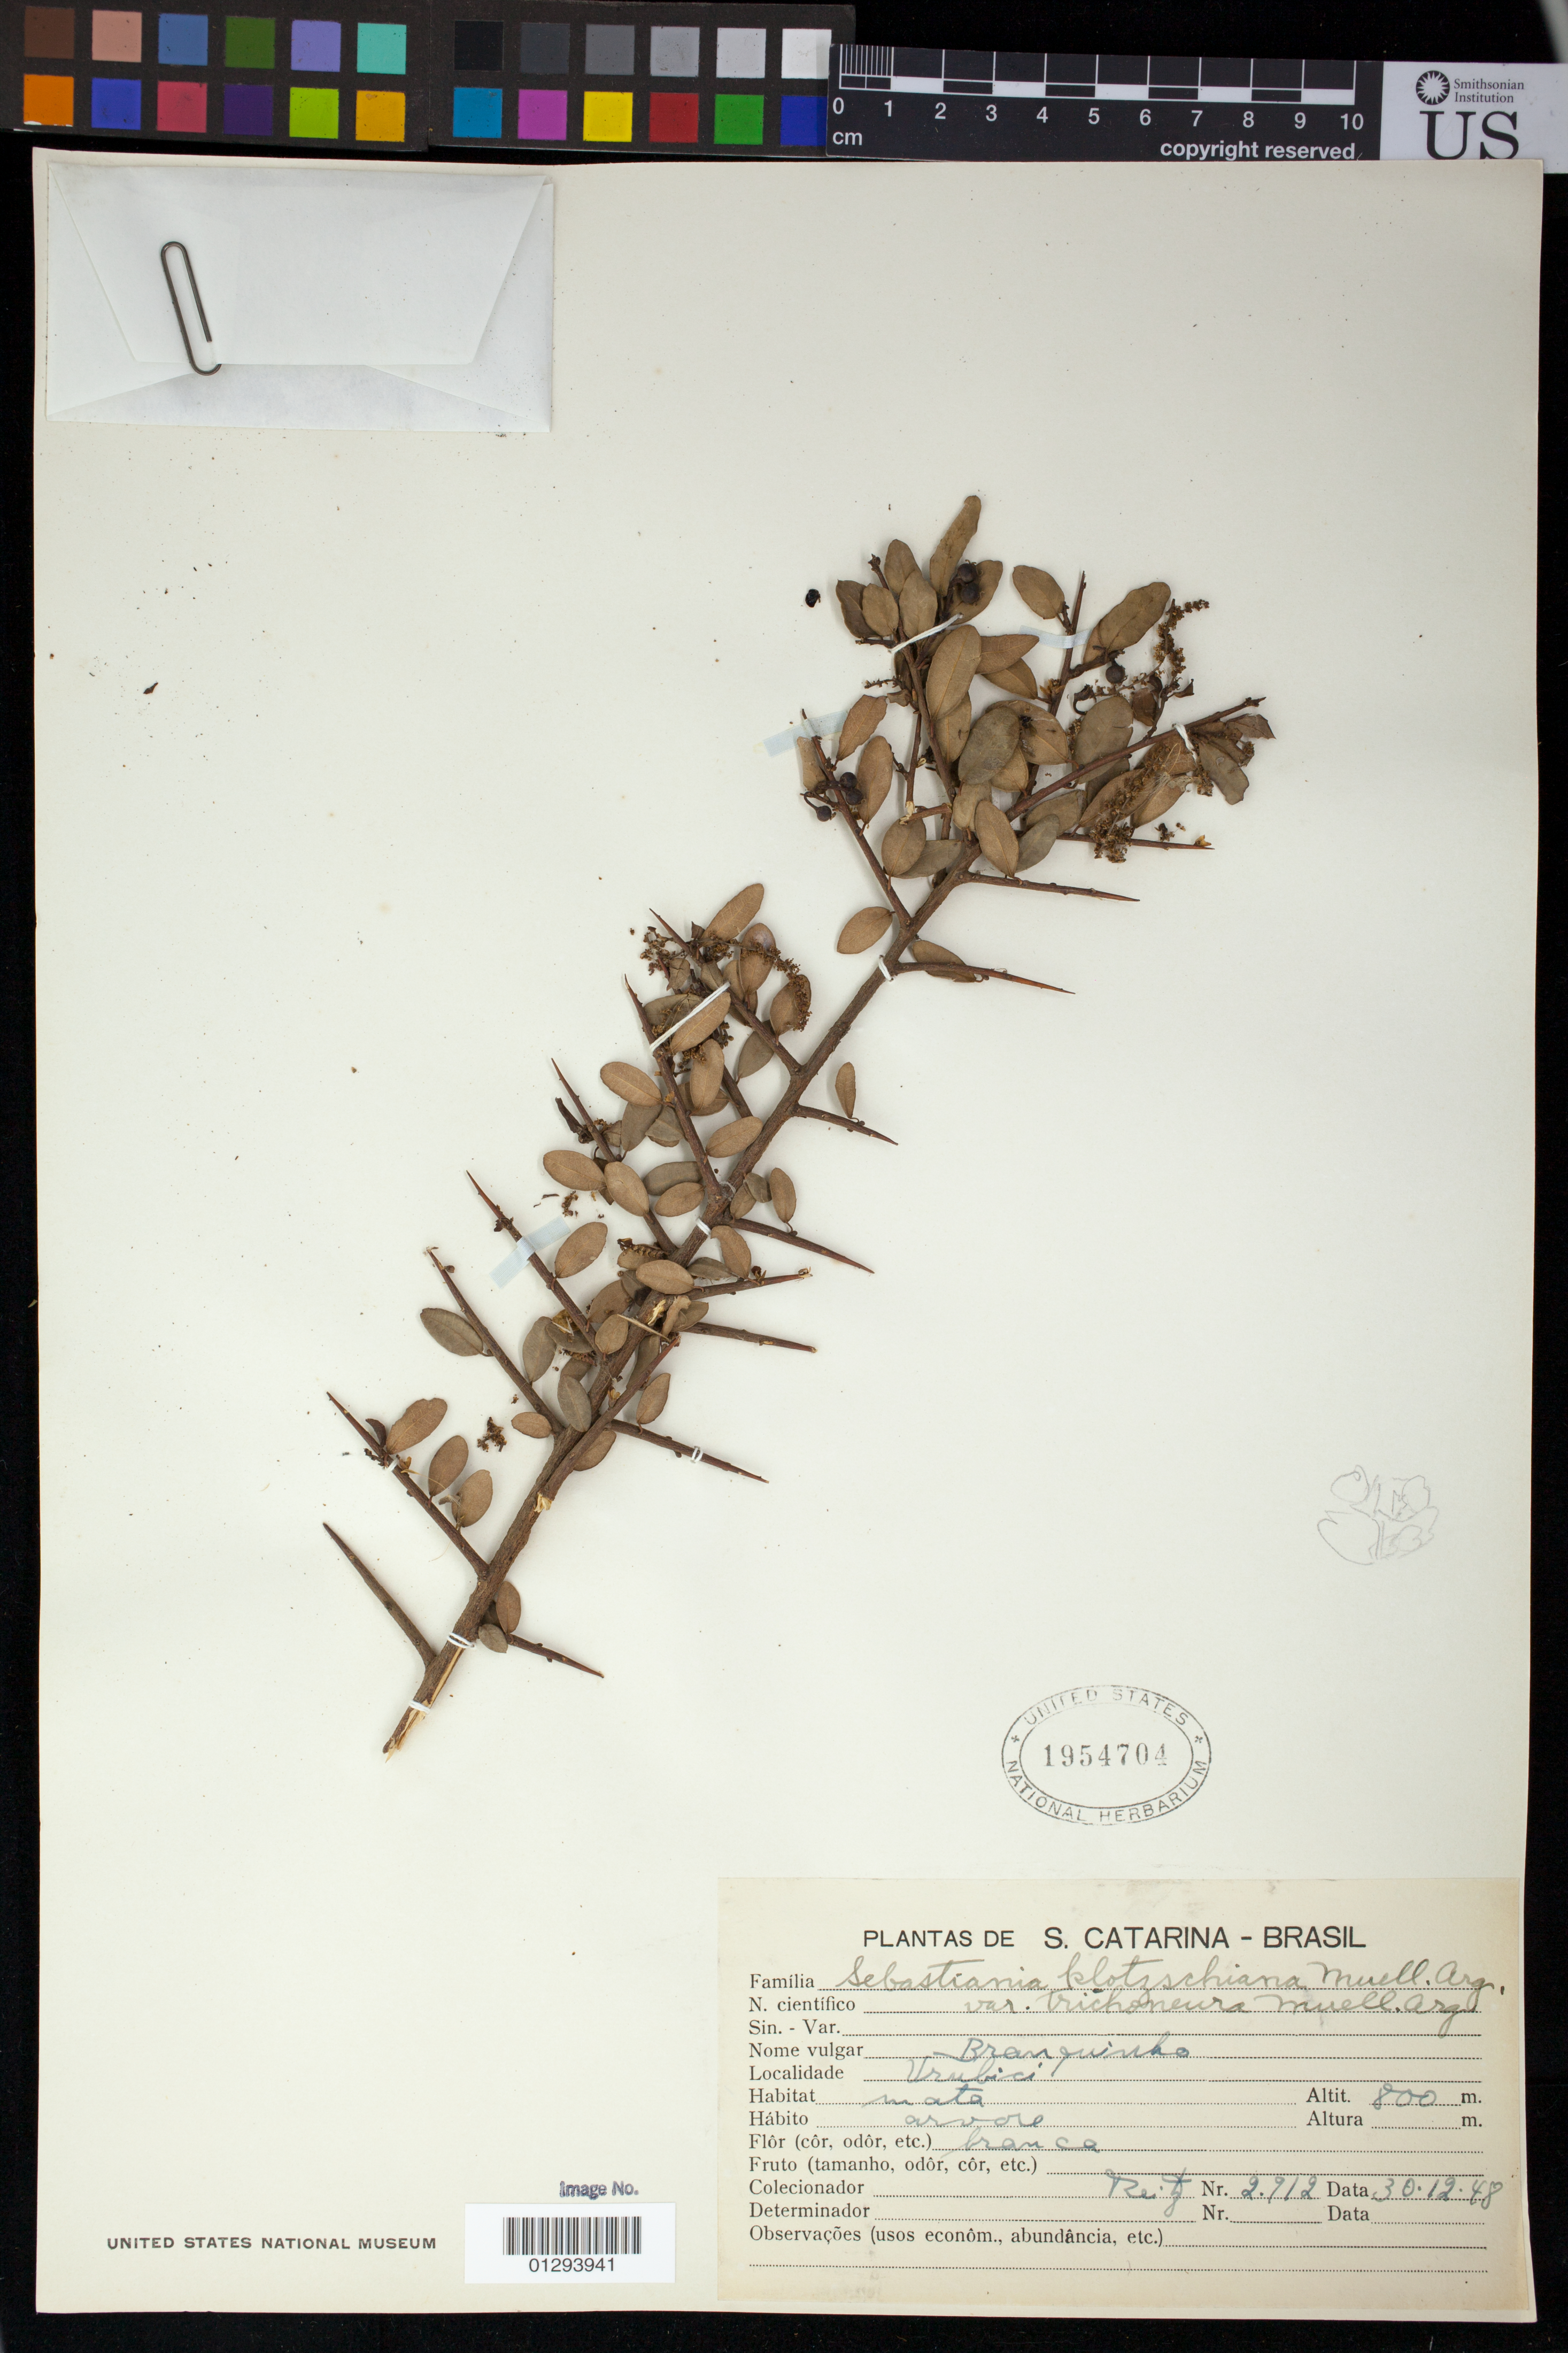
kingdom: Plantae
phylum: Tracheophyta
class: Magnoliopsida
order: Malpighiales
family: Euphorbiaceae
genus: Sebastiania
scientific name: Sebastiania commersoniana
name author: (Baill.) L.B. Sm. & Downs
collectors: -- Reitz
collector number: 2912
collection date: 1948-12-30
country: Brazil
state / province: Santa Catarina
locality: Urubici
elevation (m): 800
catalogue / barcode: US 1954704